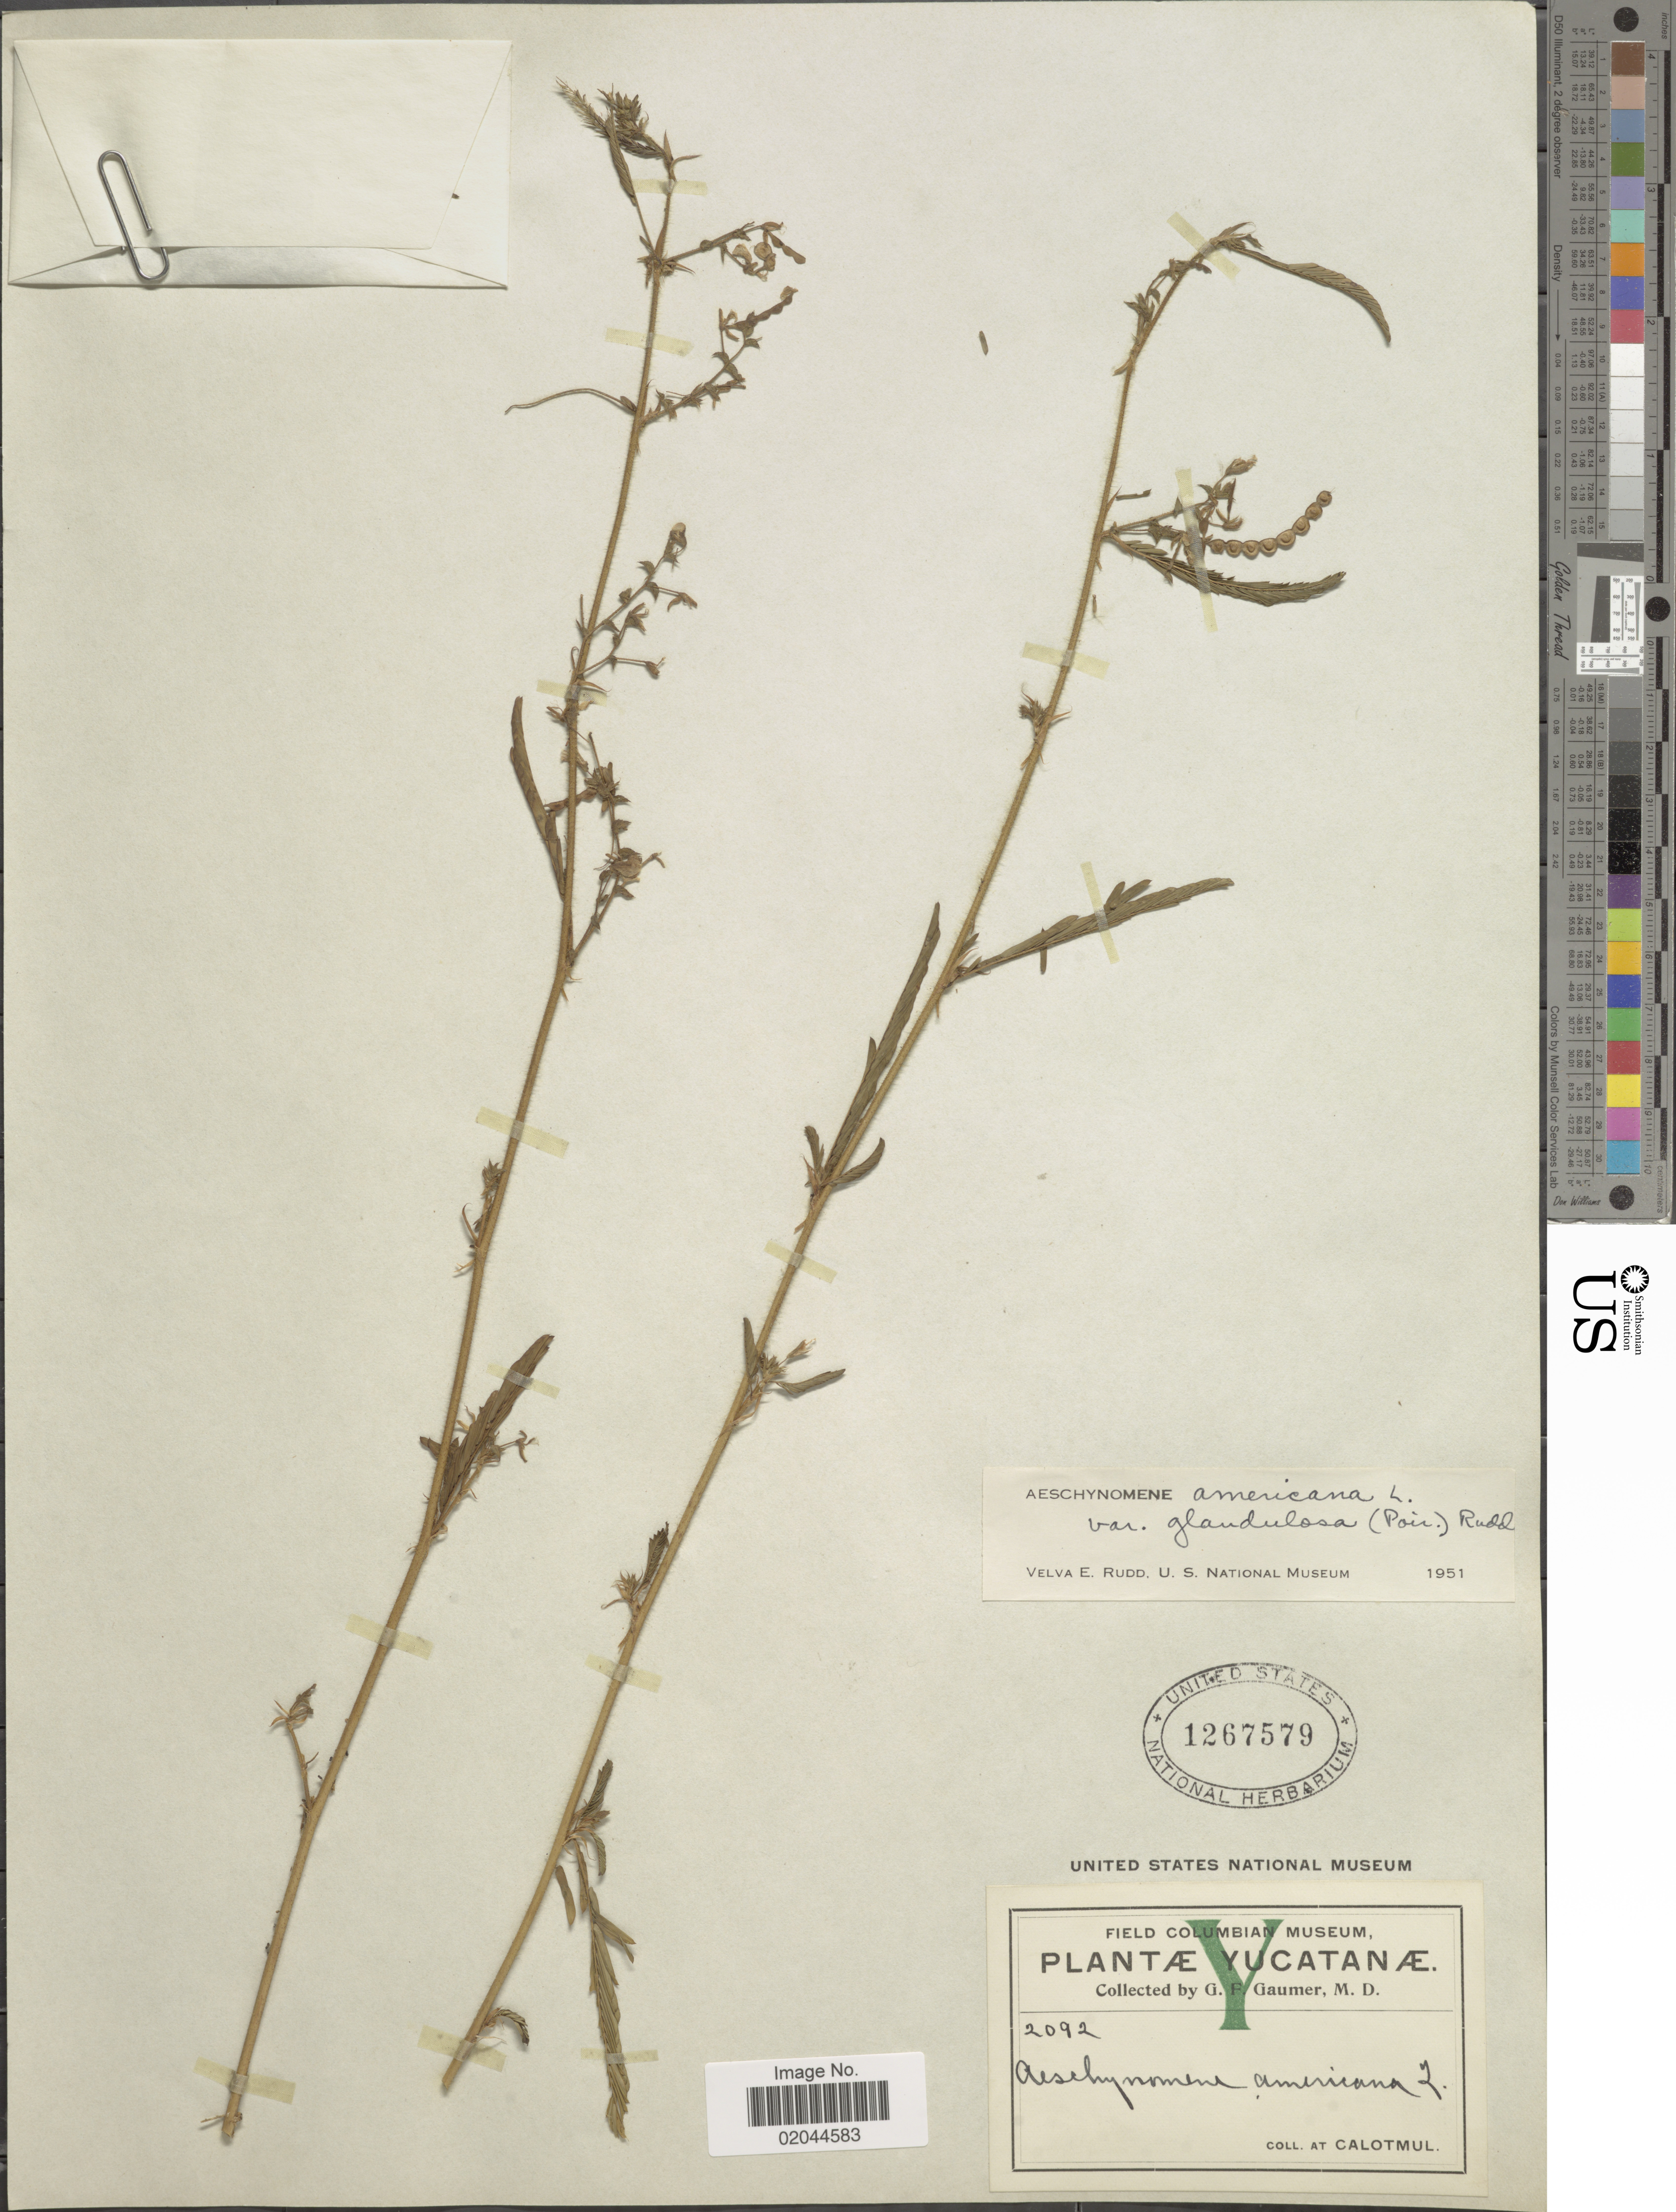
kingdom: Plantae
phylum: Tracheophyta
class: Magnoliopsida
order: Fabales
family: Fabaceae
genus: Aeschynomene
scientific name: Aeschynomene americana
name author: L.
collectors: G. F. Gaumer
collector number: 2092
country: Mexico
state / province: Yucatán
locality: Calotmul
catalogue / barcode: US 1267579